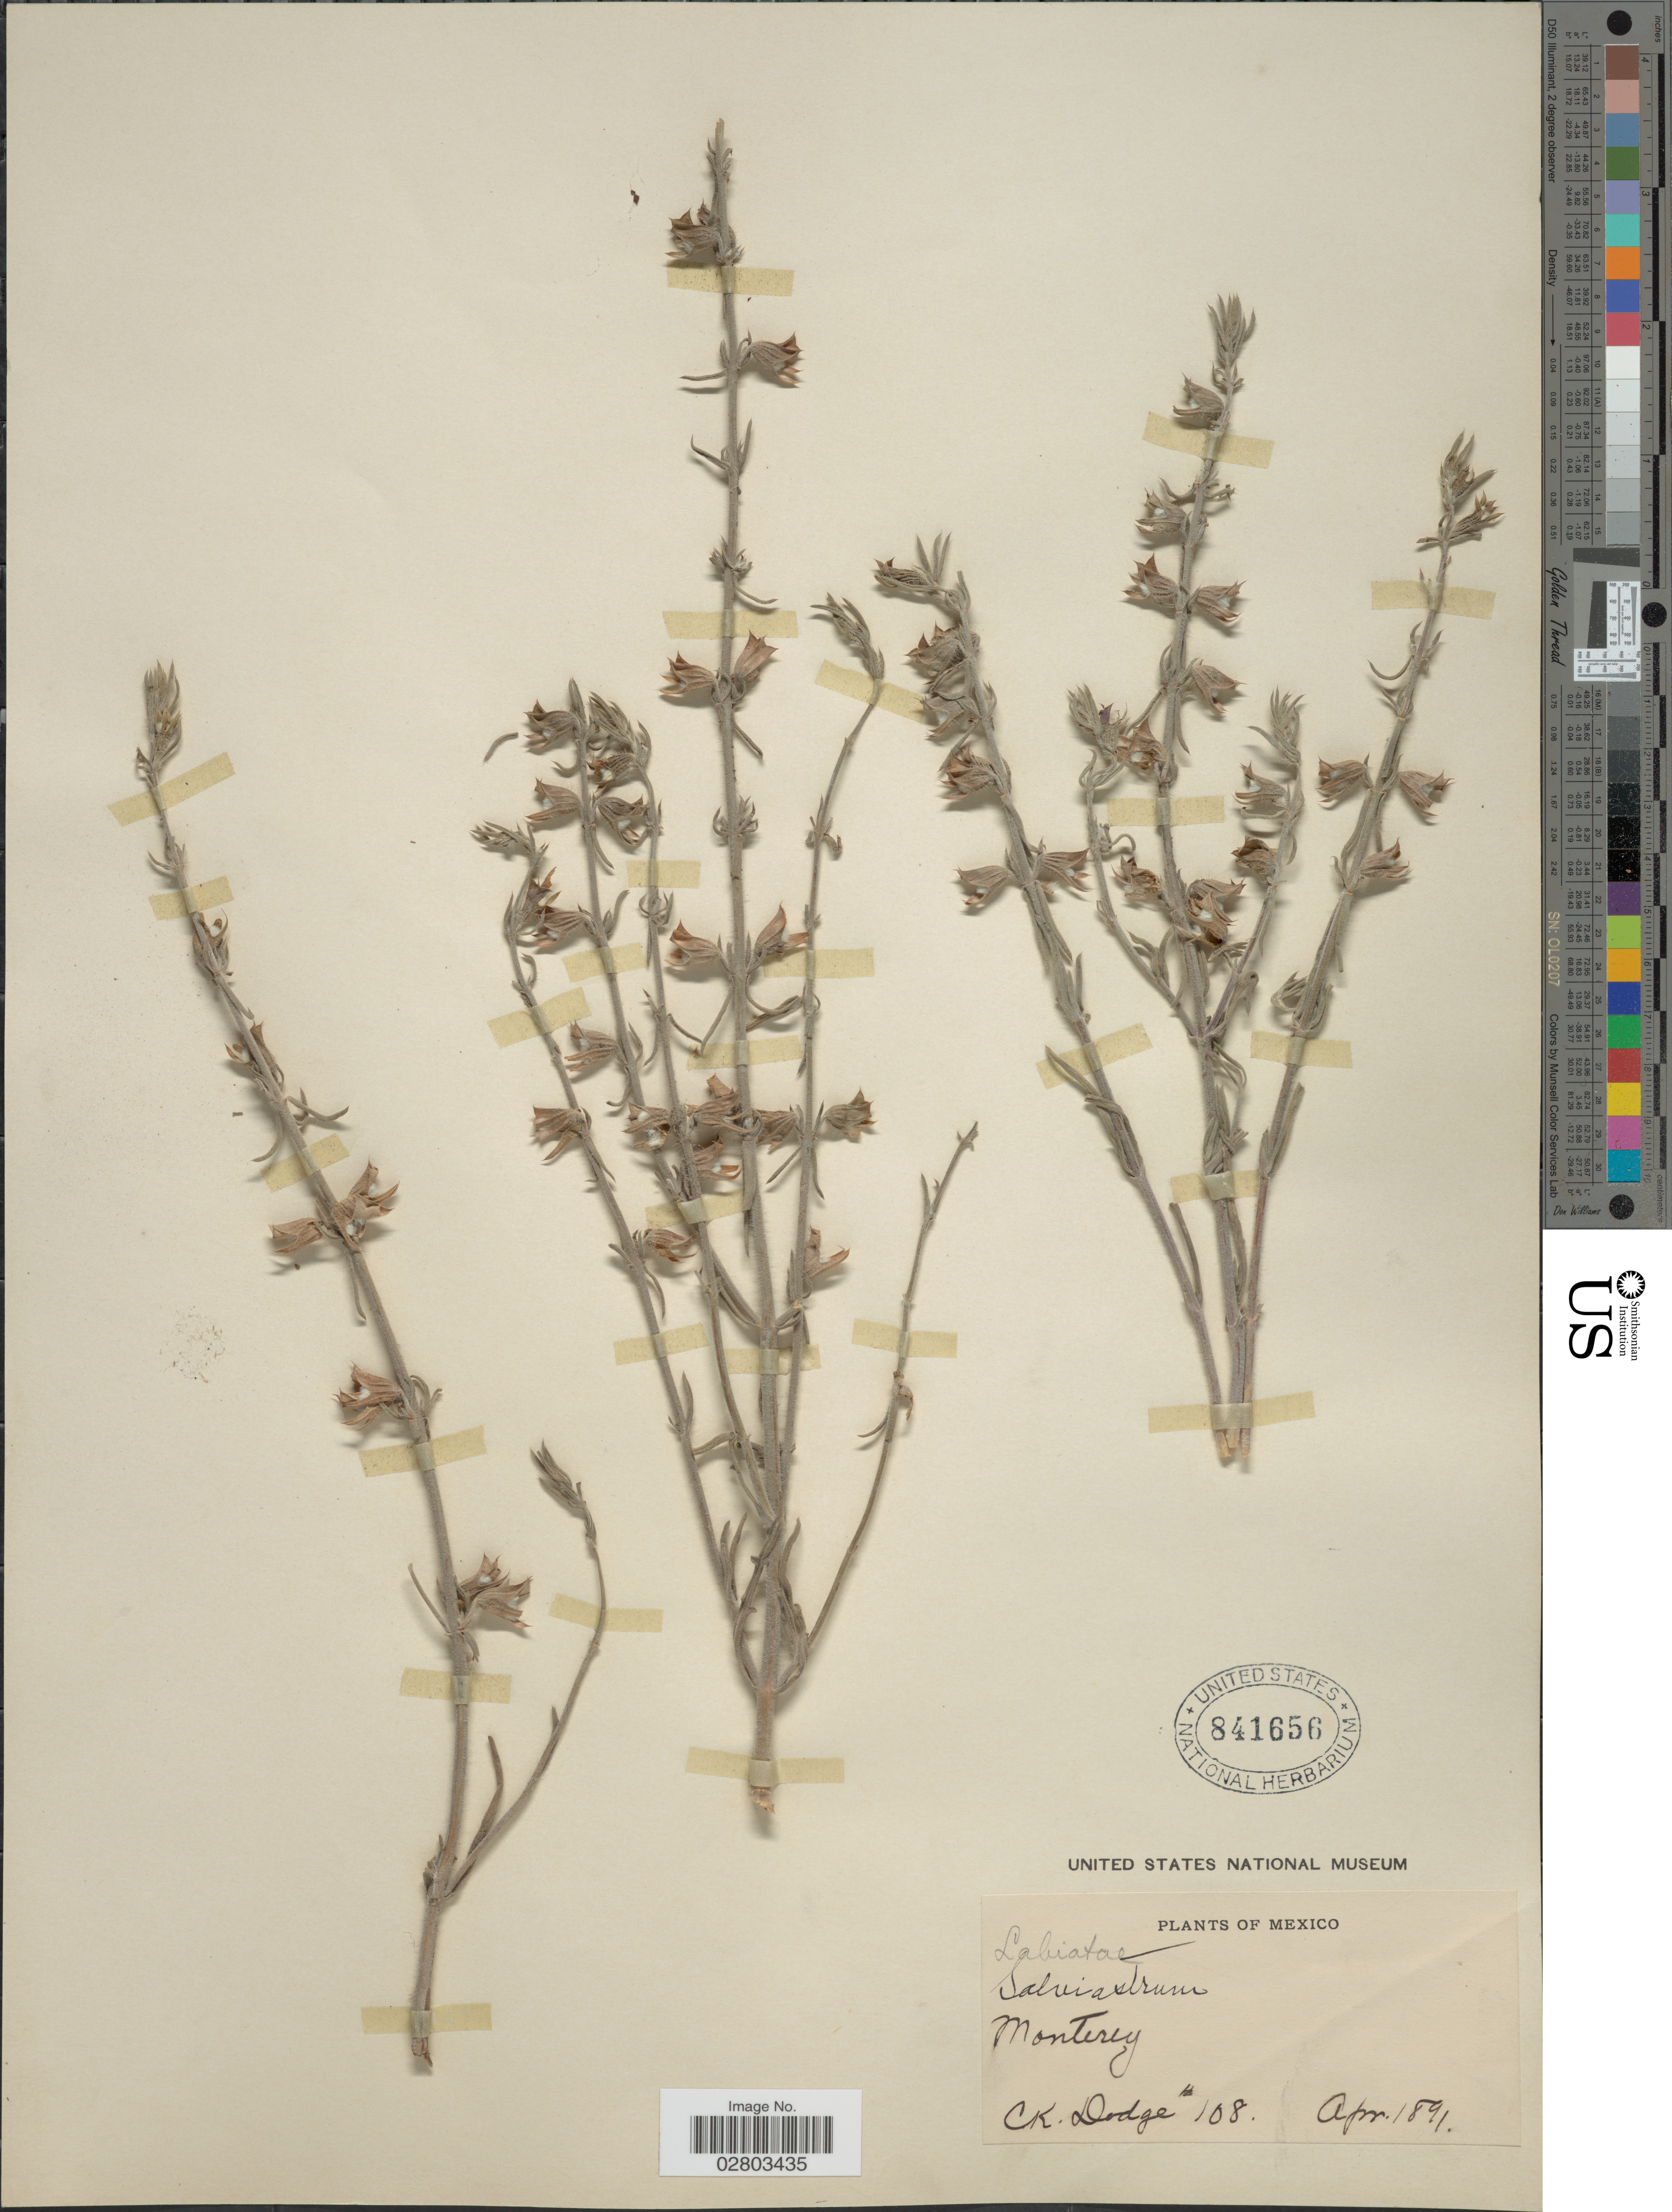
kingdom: Plantae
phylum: Tracheophyta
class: Magnoliopsida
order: Lamiales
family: Lamiaceae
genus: Salvia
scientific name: Salvia texana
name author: (Scheele) Torr.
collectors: C. Dodge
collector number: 108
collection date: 1891-04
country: Mexico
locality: Monterey.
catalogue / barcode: US 841656